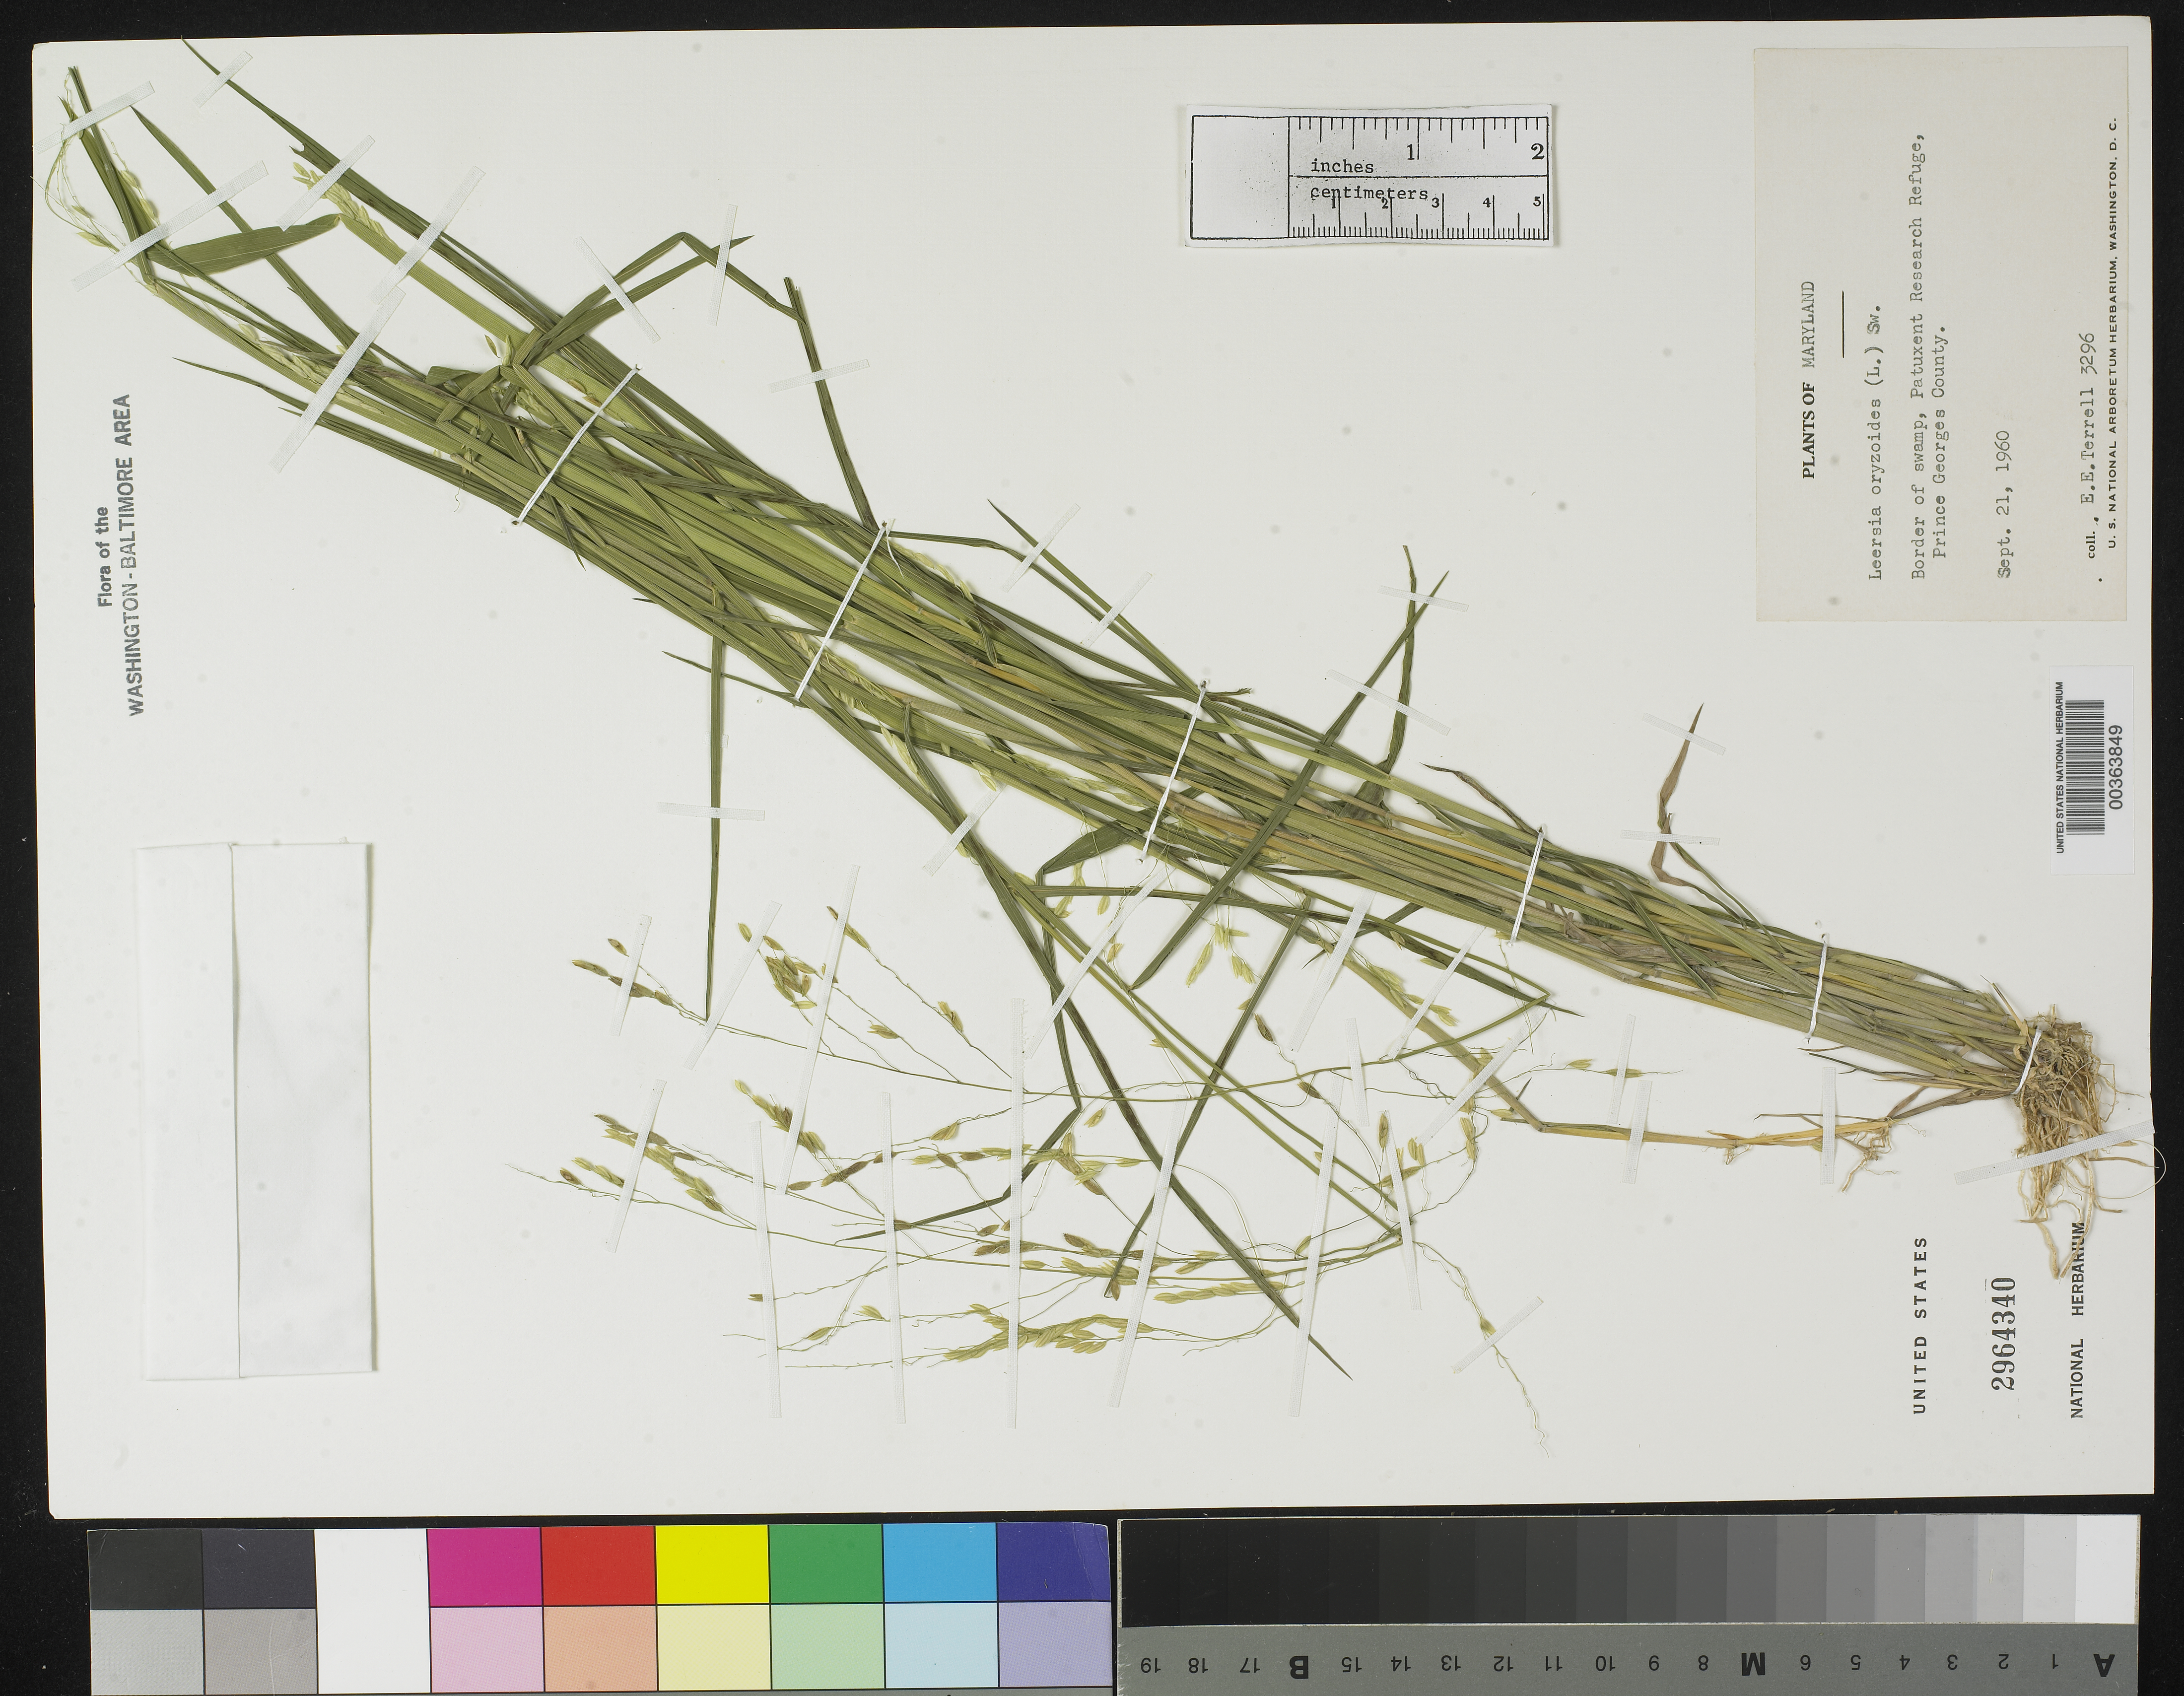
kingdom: Plantae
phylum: Tracheophyta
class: Liliopsida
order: Poales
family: Poaceae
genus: Leersia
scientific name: Leersia oryzoides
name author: (L.) Sw.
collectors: E. E. Terrell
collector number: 3296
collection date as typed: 21 Sep 1960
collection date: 1960-09-21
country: United States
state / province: Maryland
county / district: Prince George's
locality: Patuxent Research Refuge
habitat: Border of swamp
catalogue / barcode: US 2964340